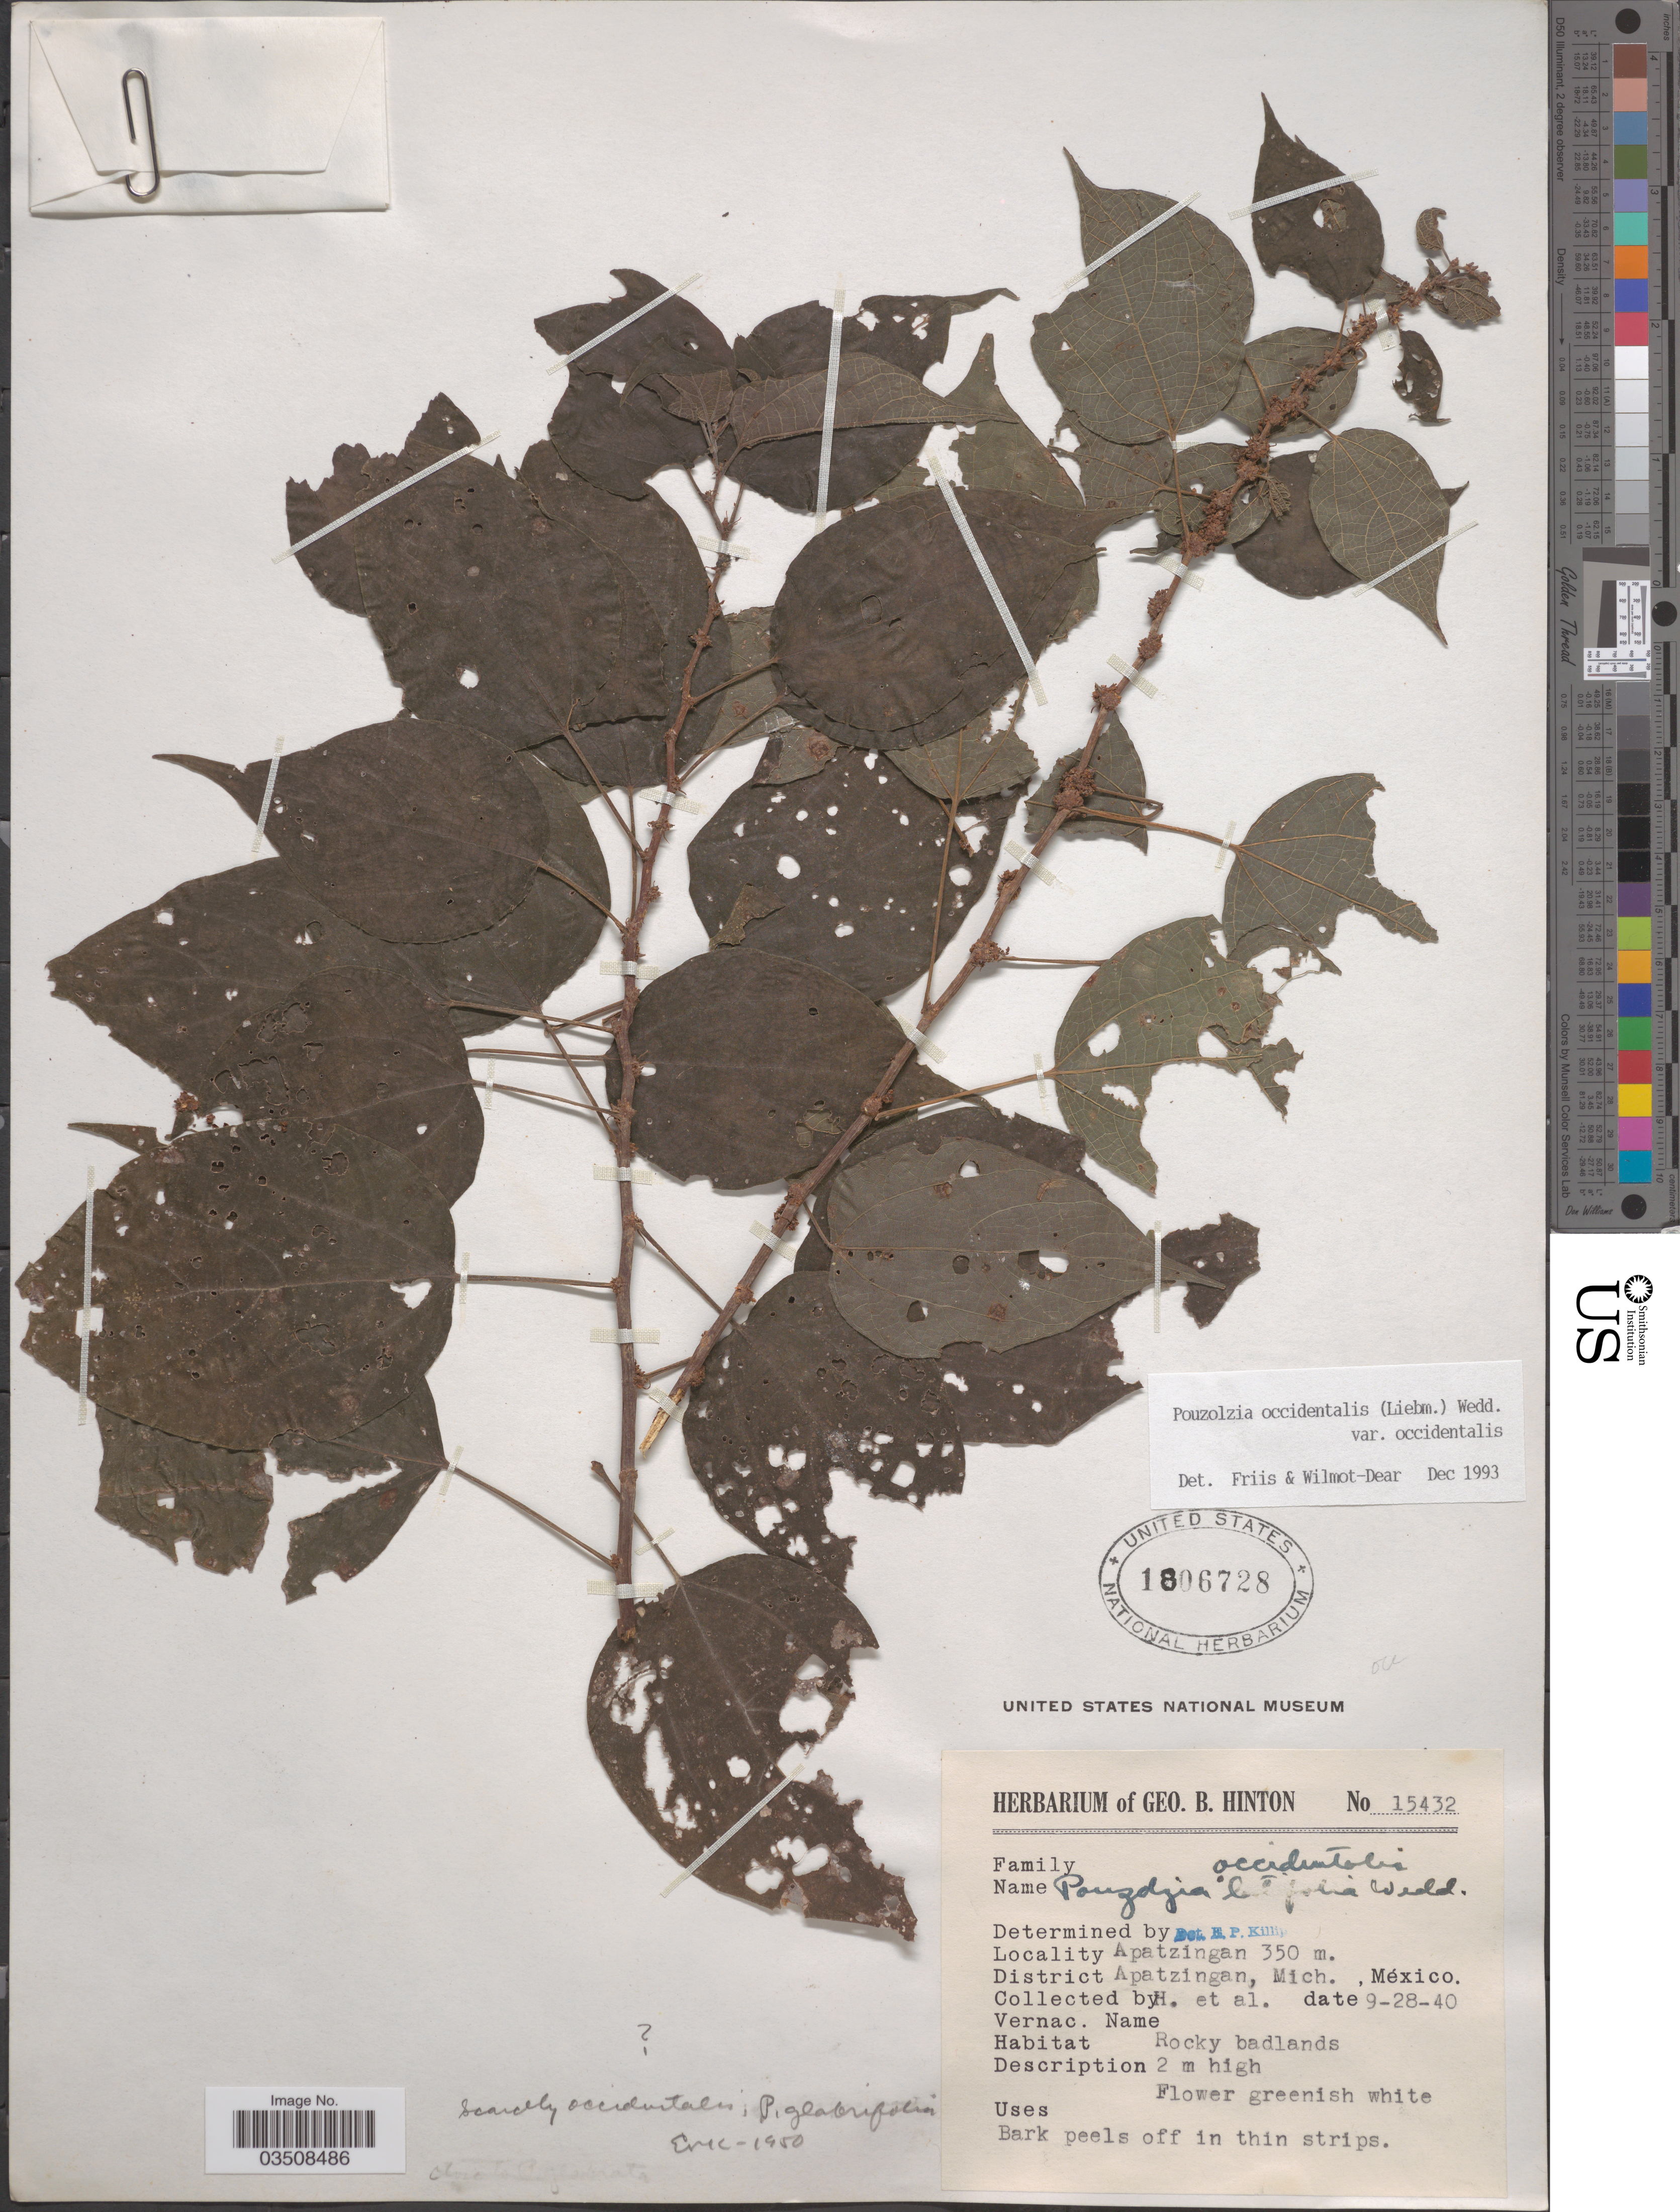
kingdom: Plantae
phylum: Tracheophyta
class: Magnoliopsida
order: Rosales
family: Urticaceae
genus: Pouzolzia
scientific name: Pouzolzia occidentalis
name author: (Liebm.) Wedd.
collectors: G. B. Hinton & et al.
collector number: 15432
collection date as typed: Transcribed d/m/y: 28/9/40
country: Mexico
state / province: Michoacán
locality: Apatzingan. District Apatzingan.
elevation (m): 350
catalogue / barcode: US 1806728